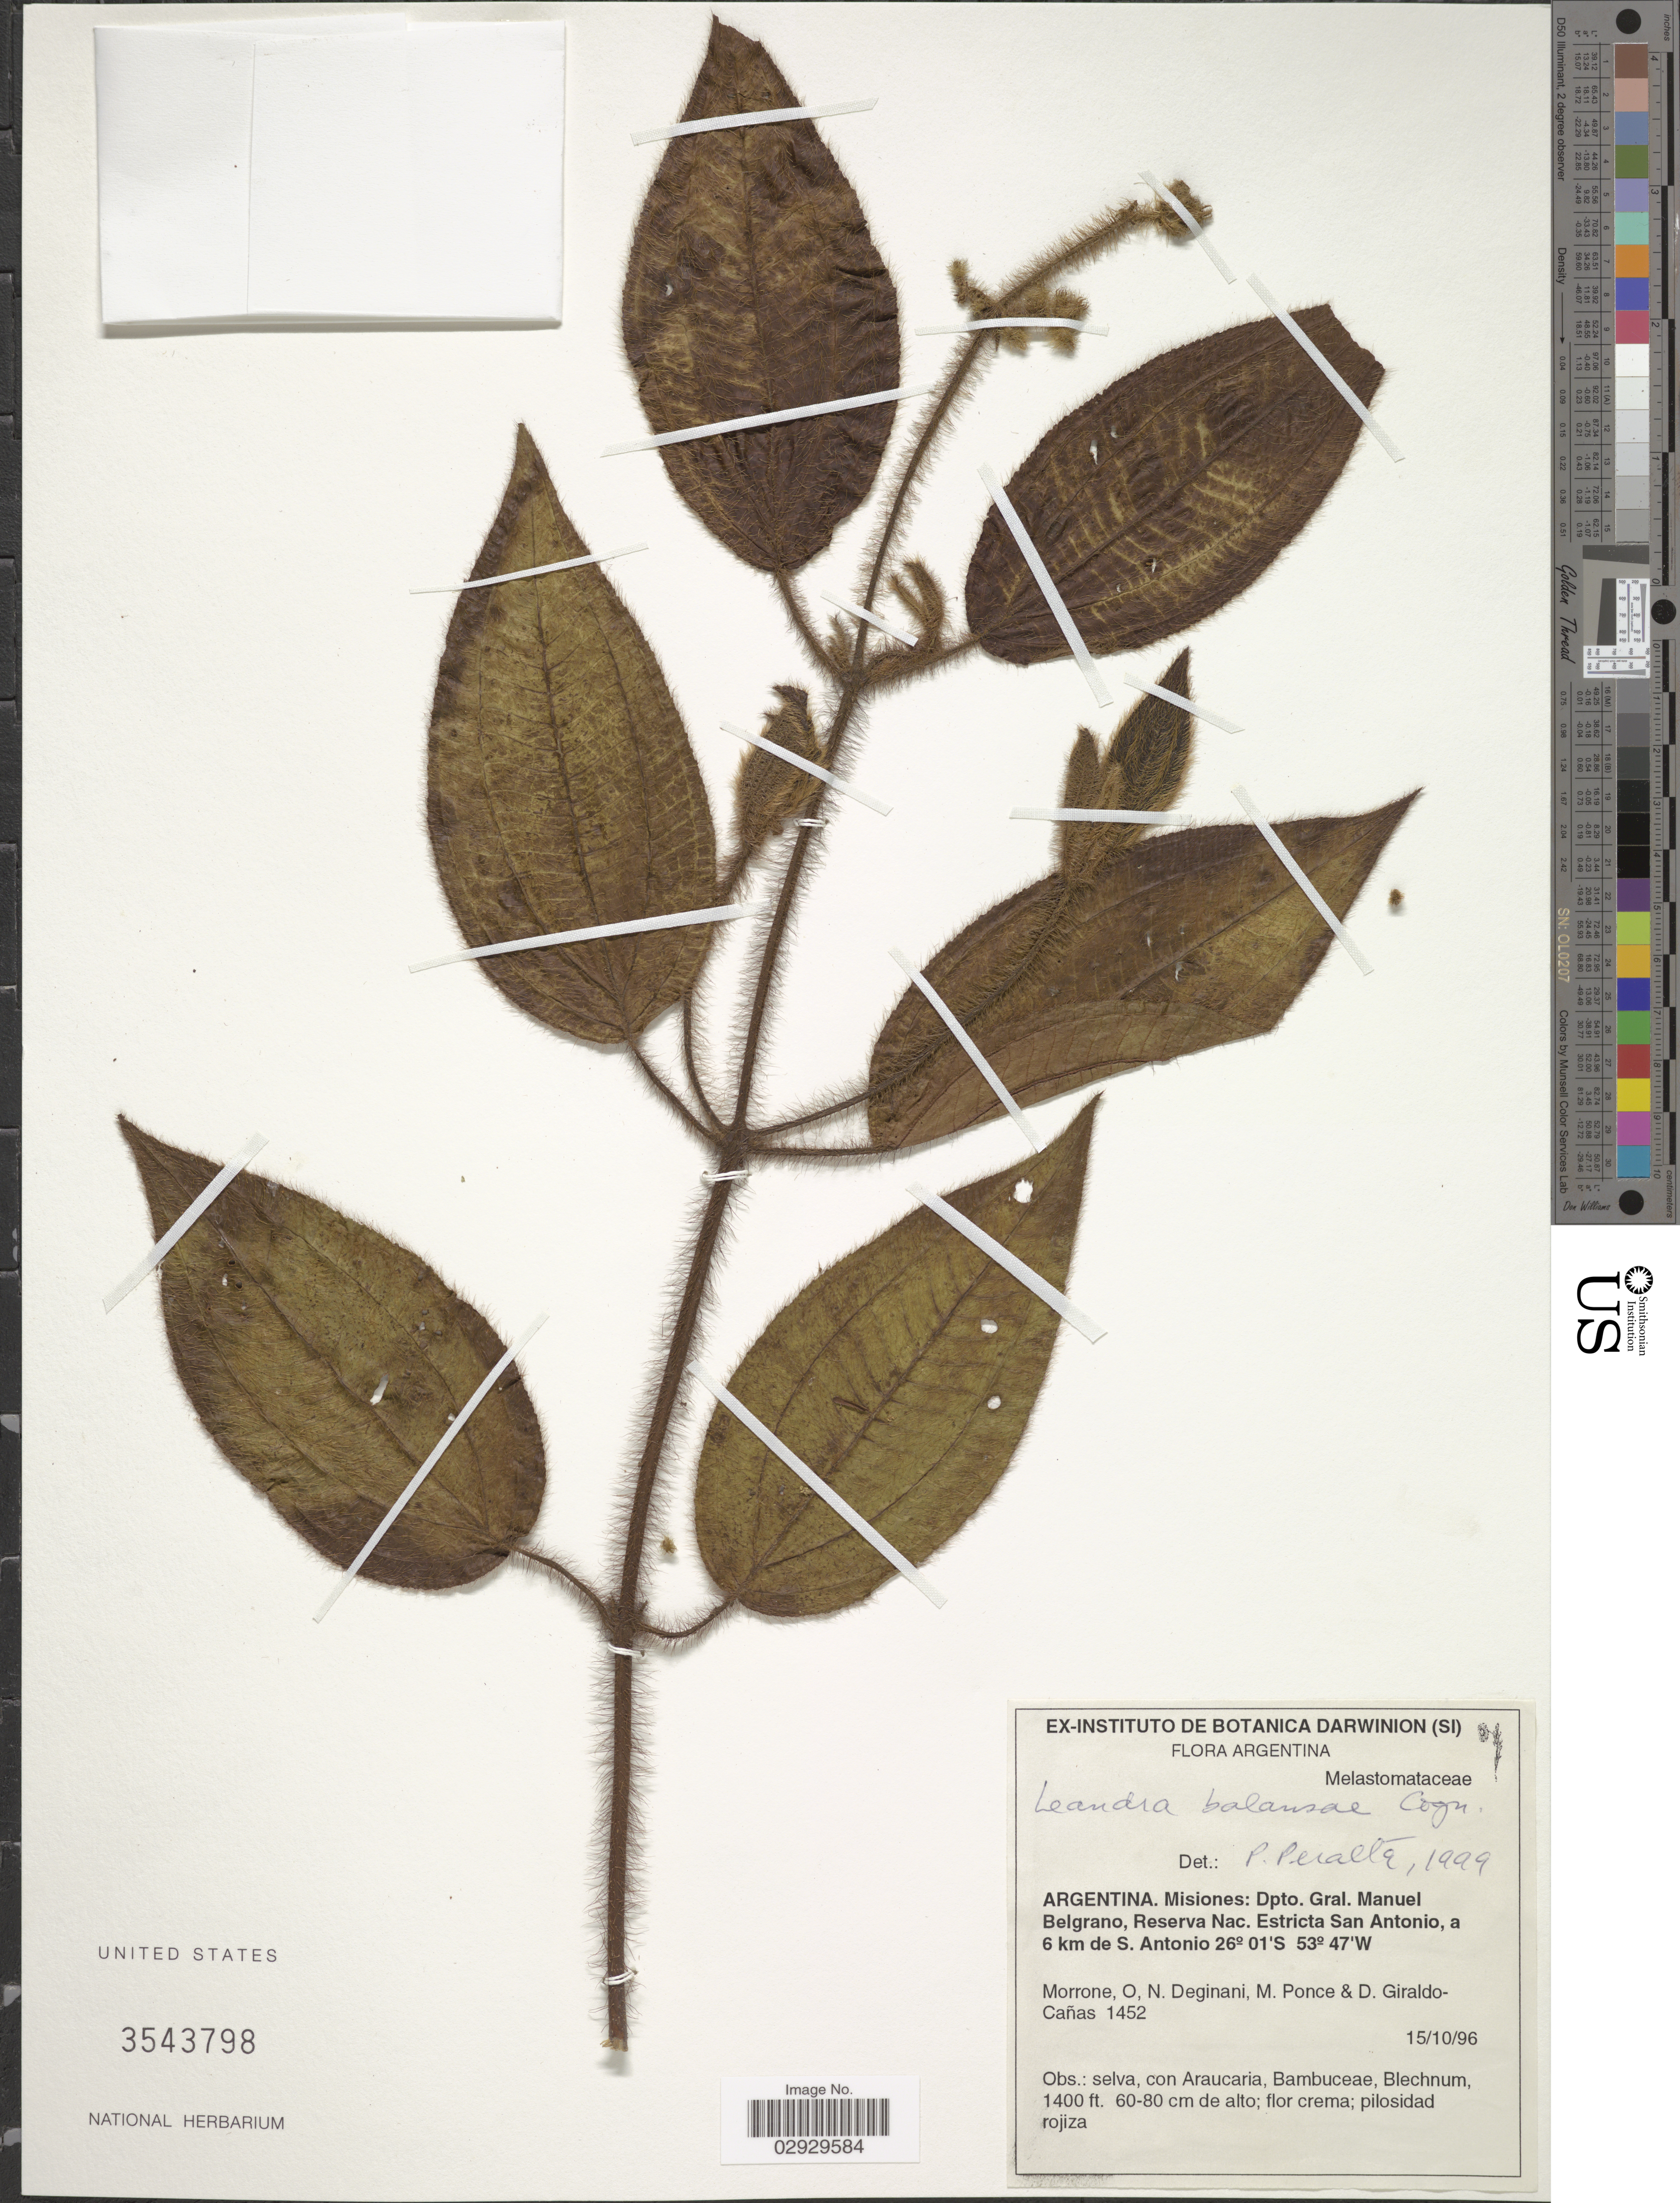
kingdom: Plantae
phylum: Tracheophyta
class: Magnoliopsida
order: Myrtales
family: Melastomataceae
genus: Leandra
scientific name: Leandra balansae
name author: Cogn.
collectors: O. N. Morrone, N. Deginani, M. Ponce & D. Giraldo-Cañas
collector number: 1452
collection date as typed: Transcribed d/m/y: 15/10/96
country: Argentina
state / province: Misiones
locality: Dpto. Gral. Manuel Belgrano, Reserva Nac. Estricta San Antonio, a 6 km de S. Antonio.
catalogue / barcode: US 3543798